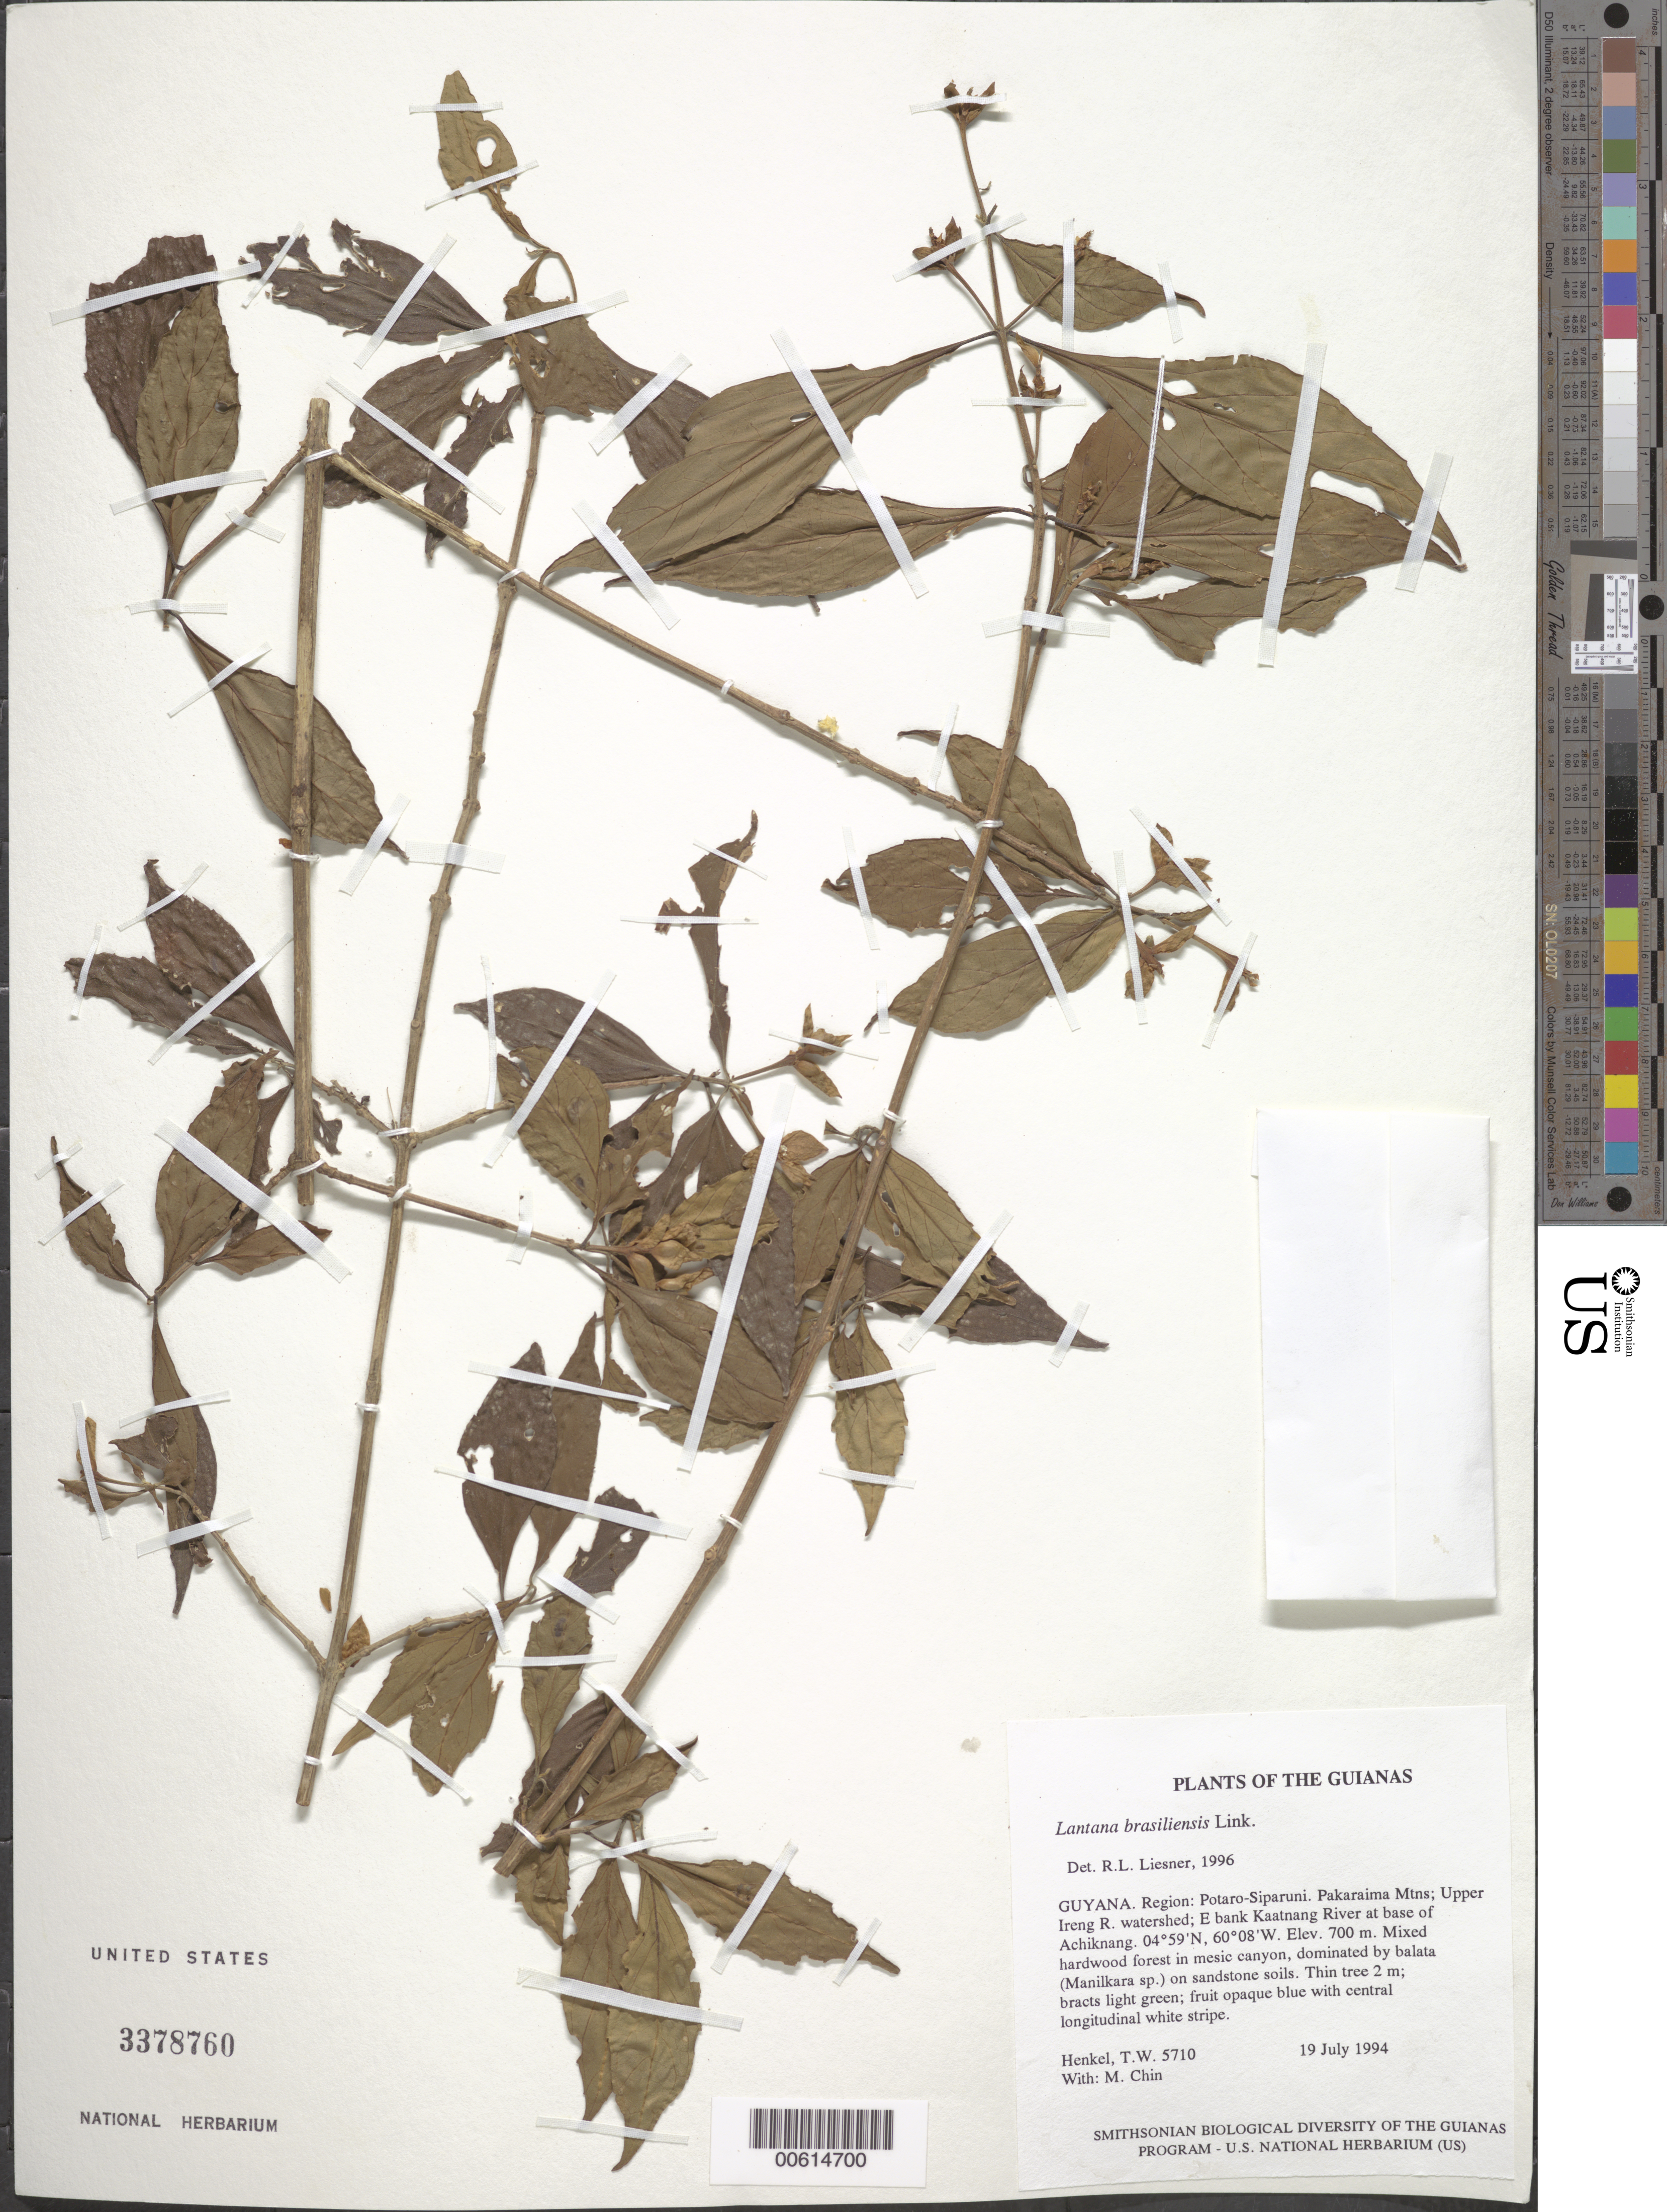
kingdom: Plantae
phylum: Tracheophyta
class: Magnoliopsida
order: Lamiales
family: Verbenaceae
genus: Lantana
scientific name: Lantana brasiliensis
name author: Link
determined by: Liesner, R. L.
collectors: T. Henkel & M. Chin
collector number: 5710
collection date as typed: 19 July 1994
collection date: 1994-07-19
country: Guyana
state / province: Potaro-Siparuni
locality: Pakaraima Mtns; Upper Ireng R. watershed; E bank Kaatnang River at base of Achiknang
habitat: Mixed hardwood forest in mesic canyon, dominated by balata (Manilkara sp.) on sandstone soils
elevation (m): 700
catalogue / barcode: US 3378760